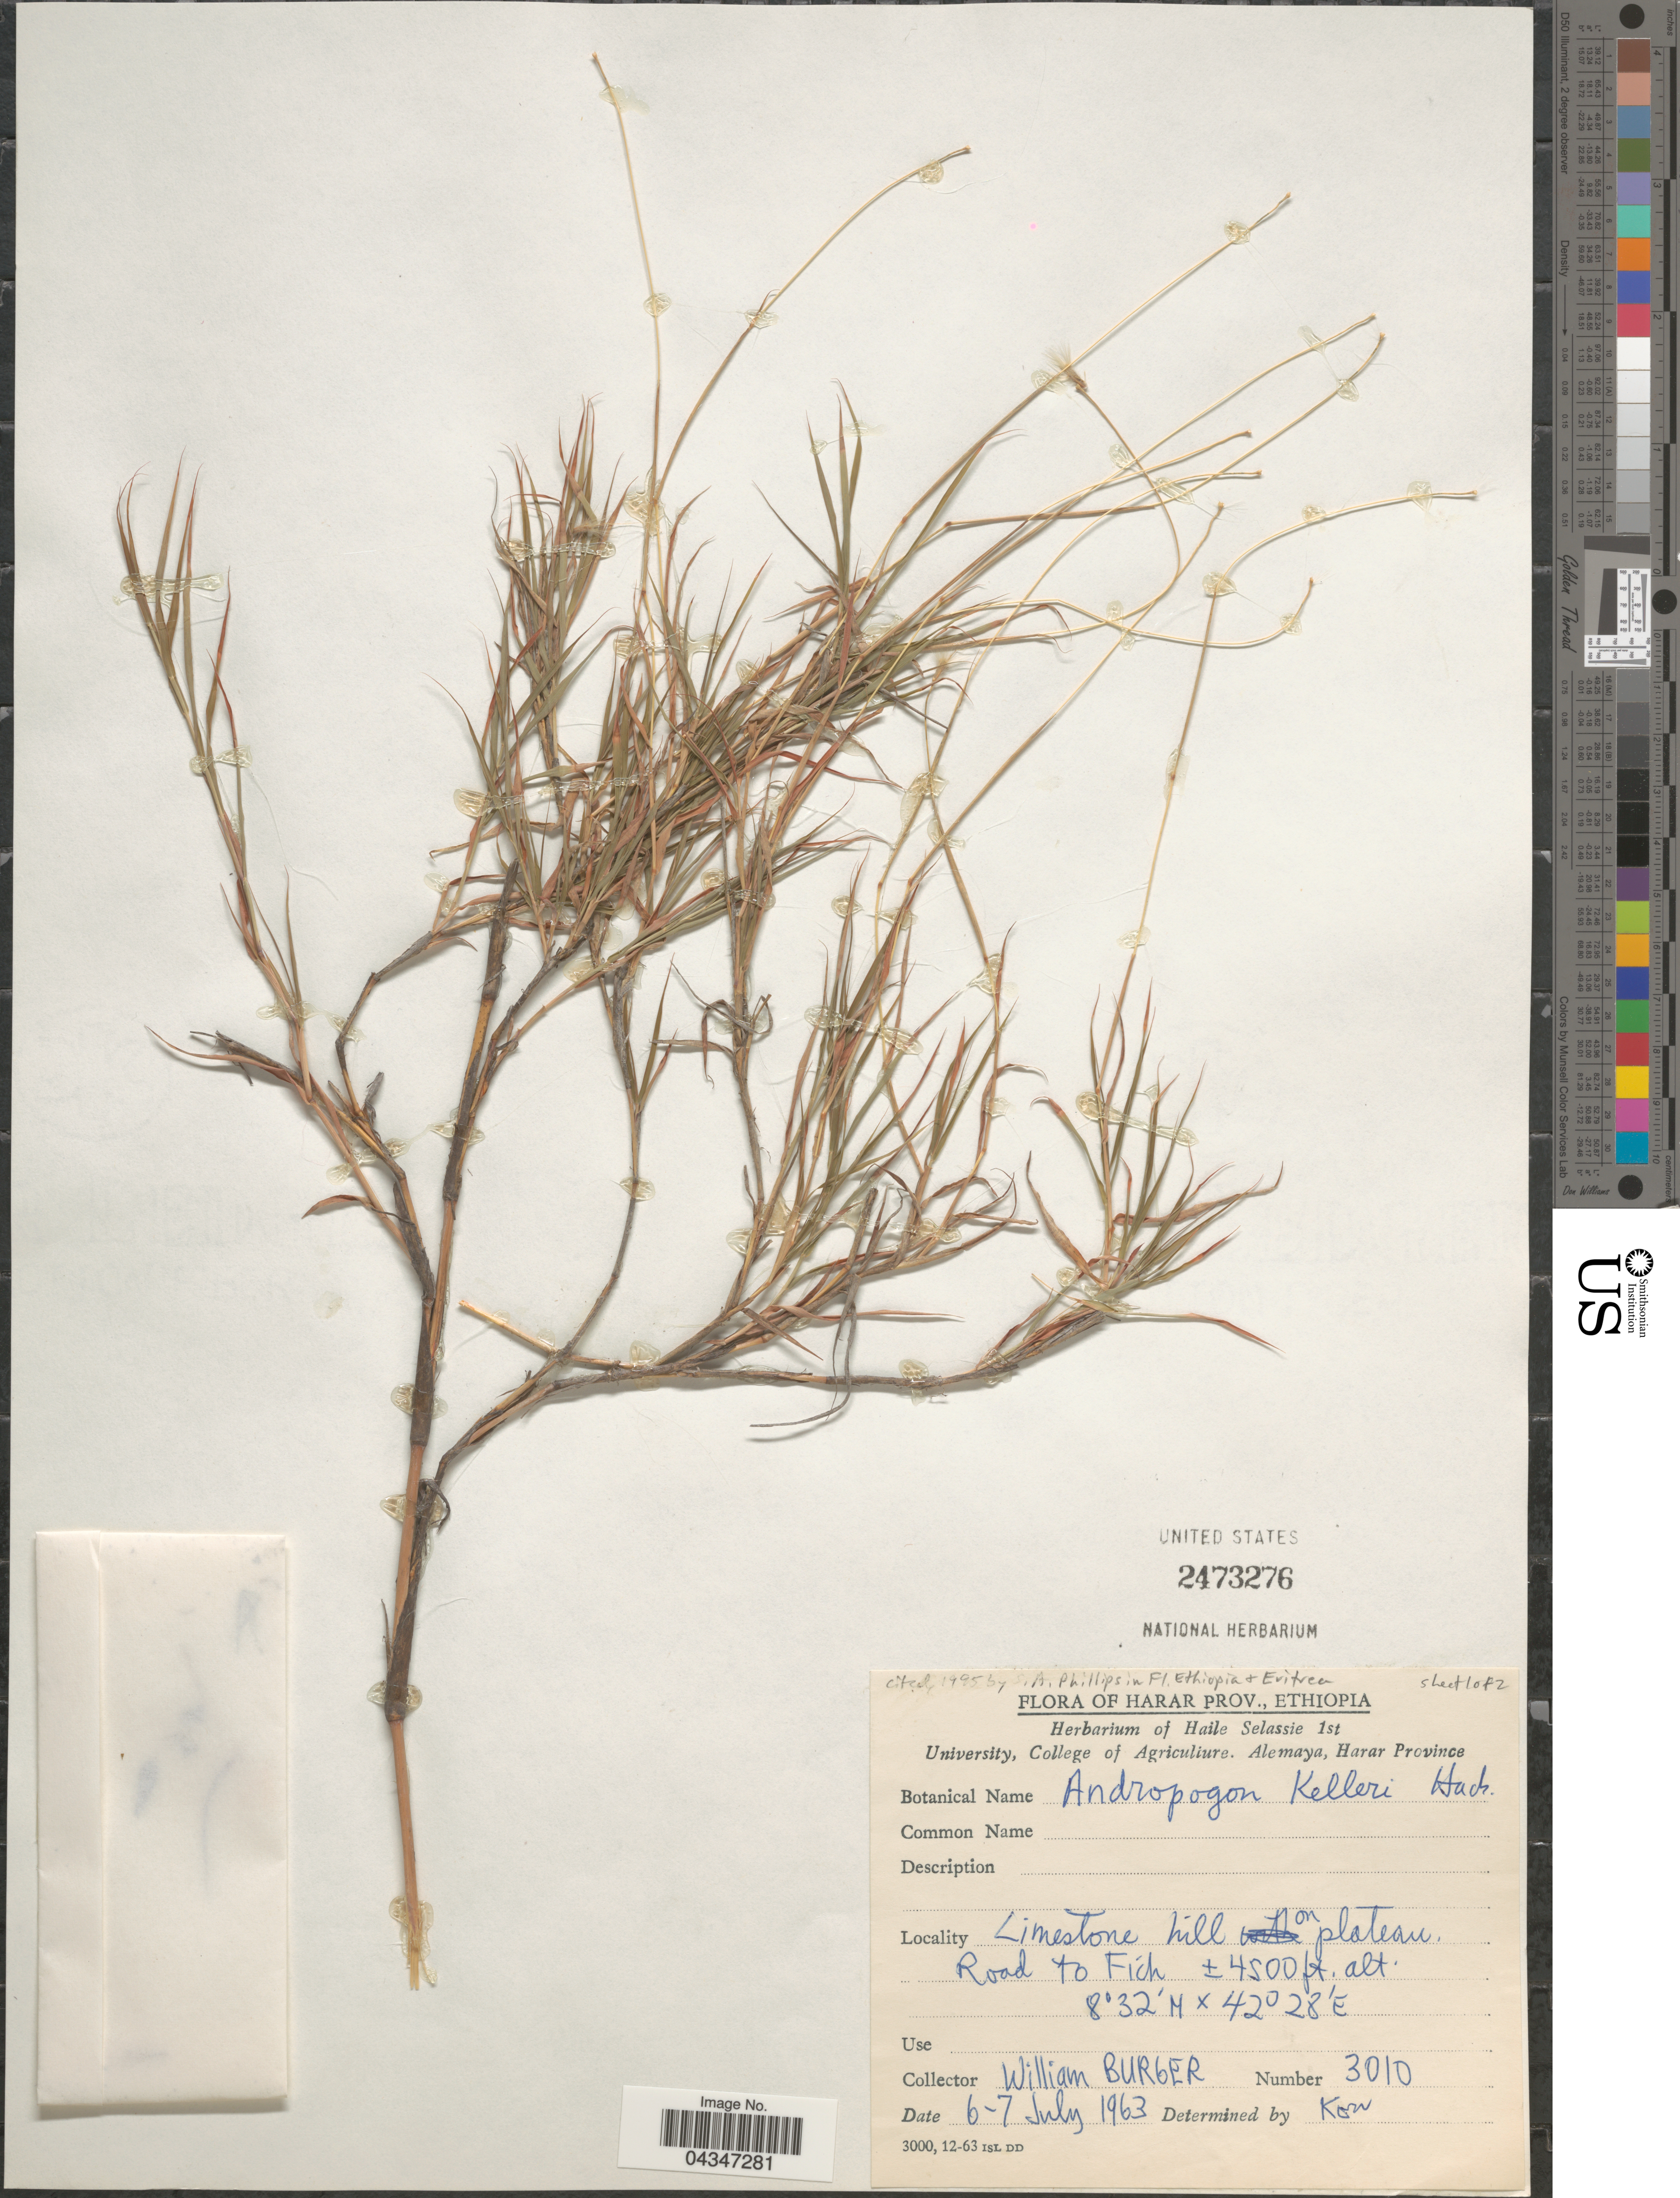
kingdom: Plantae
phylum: Tracheophyta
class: Liliopsida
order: Poales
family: Poaceae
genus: Andropogon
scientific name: Andropogon kelleri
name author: Hack. in Schinz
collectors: W. Burger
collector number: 3010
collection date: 1963-07-06/1963-07-07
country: Ethiopia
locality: Harar Prov. Limestone hill on plateau. Road to Fich.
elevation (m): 1372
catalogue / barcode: US 2473276